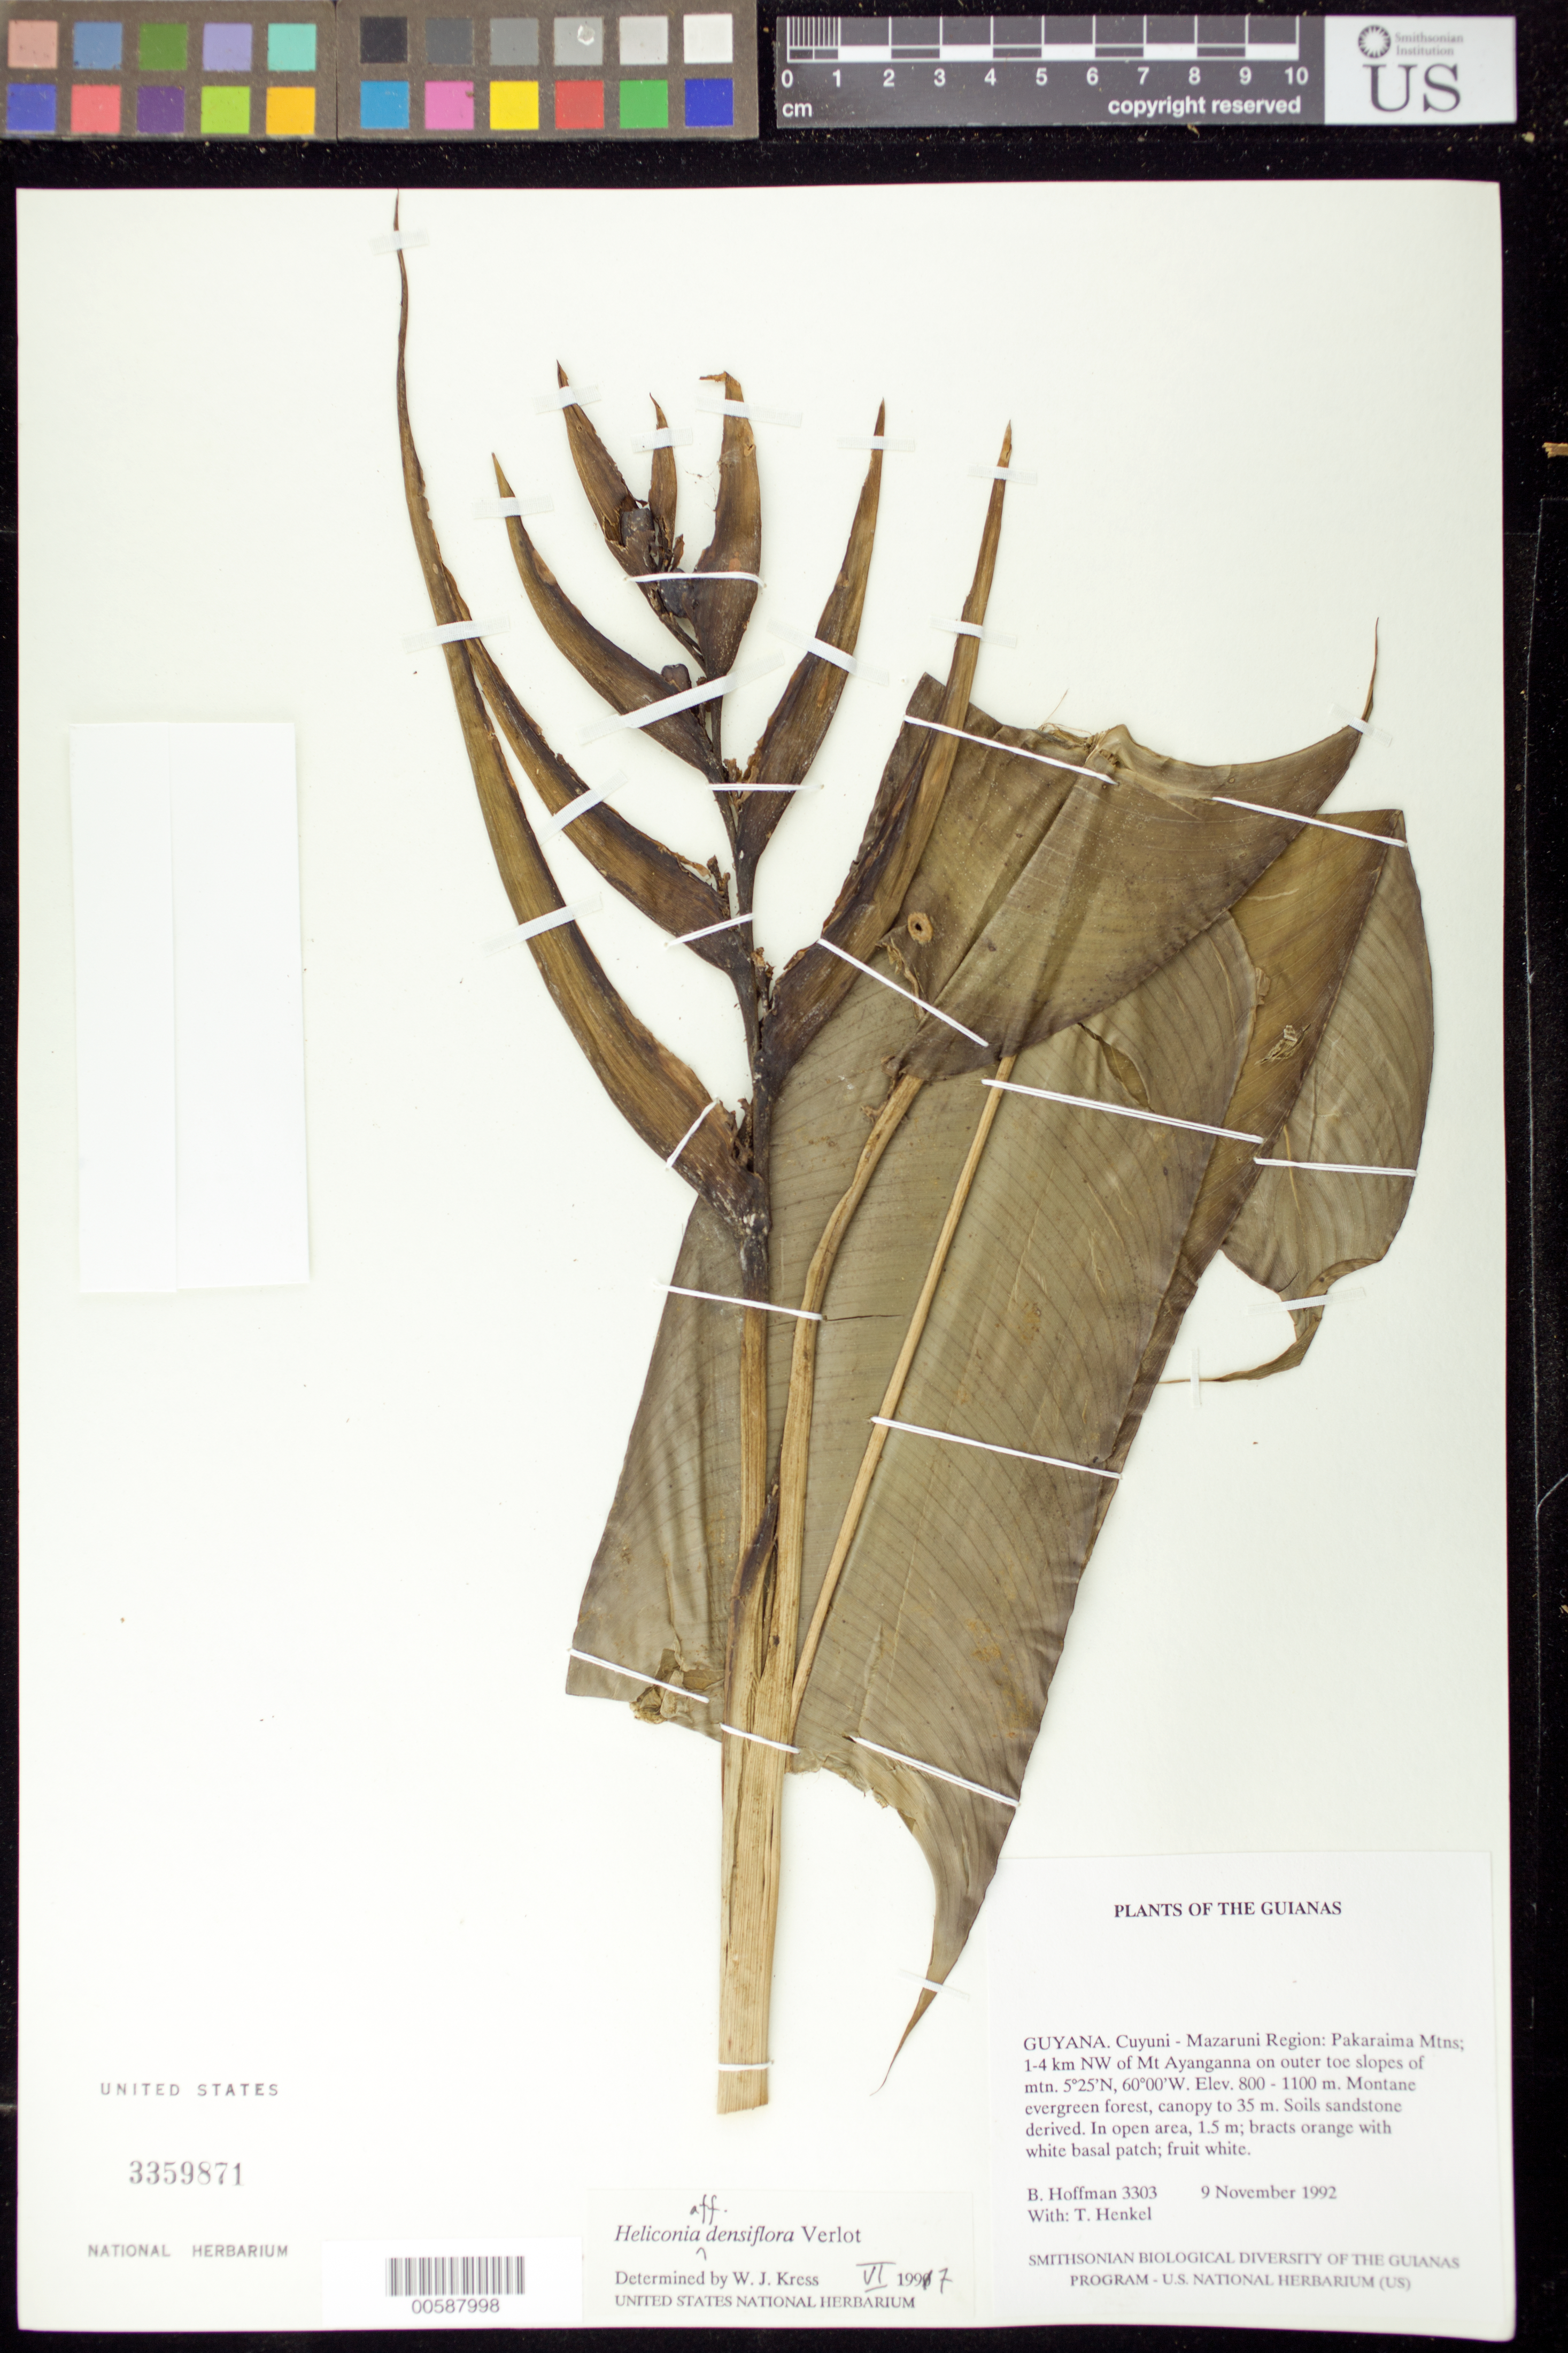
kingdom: Plantae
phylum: Tracheophyta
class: Liliopsida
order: Zingiberales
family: Heliconiaceae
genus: Heliconia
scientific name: Heliconia densiflora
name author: B. Verl.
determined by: Kress, W. J., (US), Smithsonian Institution - National Museum of Natural History (UNITED STATES)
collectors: B. Hoffman & T. Henkel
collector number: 3303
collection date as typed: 9 November 1992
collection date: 1992-11-09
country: Guyana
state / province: Cuyuni-Mazaruni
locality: Pakaraima Mountains; 1-4 km NW of Mt. Ayanganna on outer toe slopes of mountain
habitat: Montane evrgrn forest, canopy to 35 m; Clusia, Lecythidaceae, Arecaceae, Fabaceae, epiphyes abundant. Soils sandstone derived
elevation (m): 800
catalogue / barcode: US 3359871